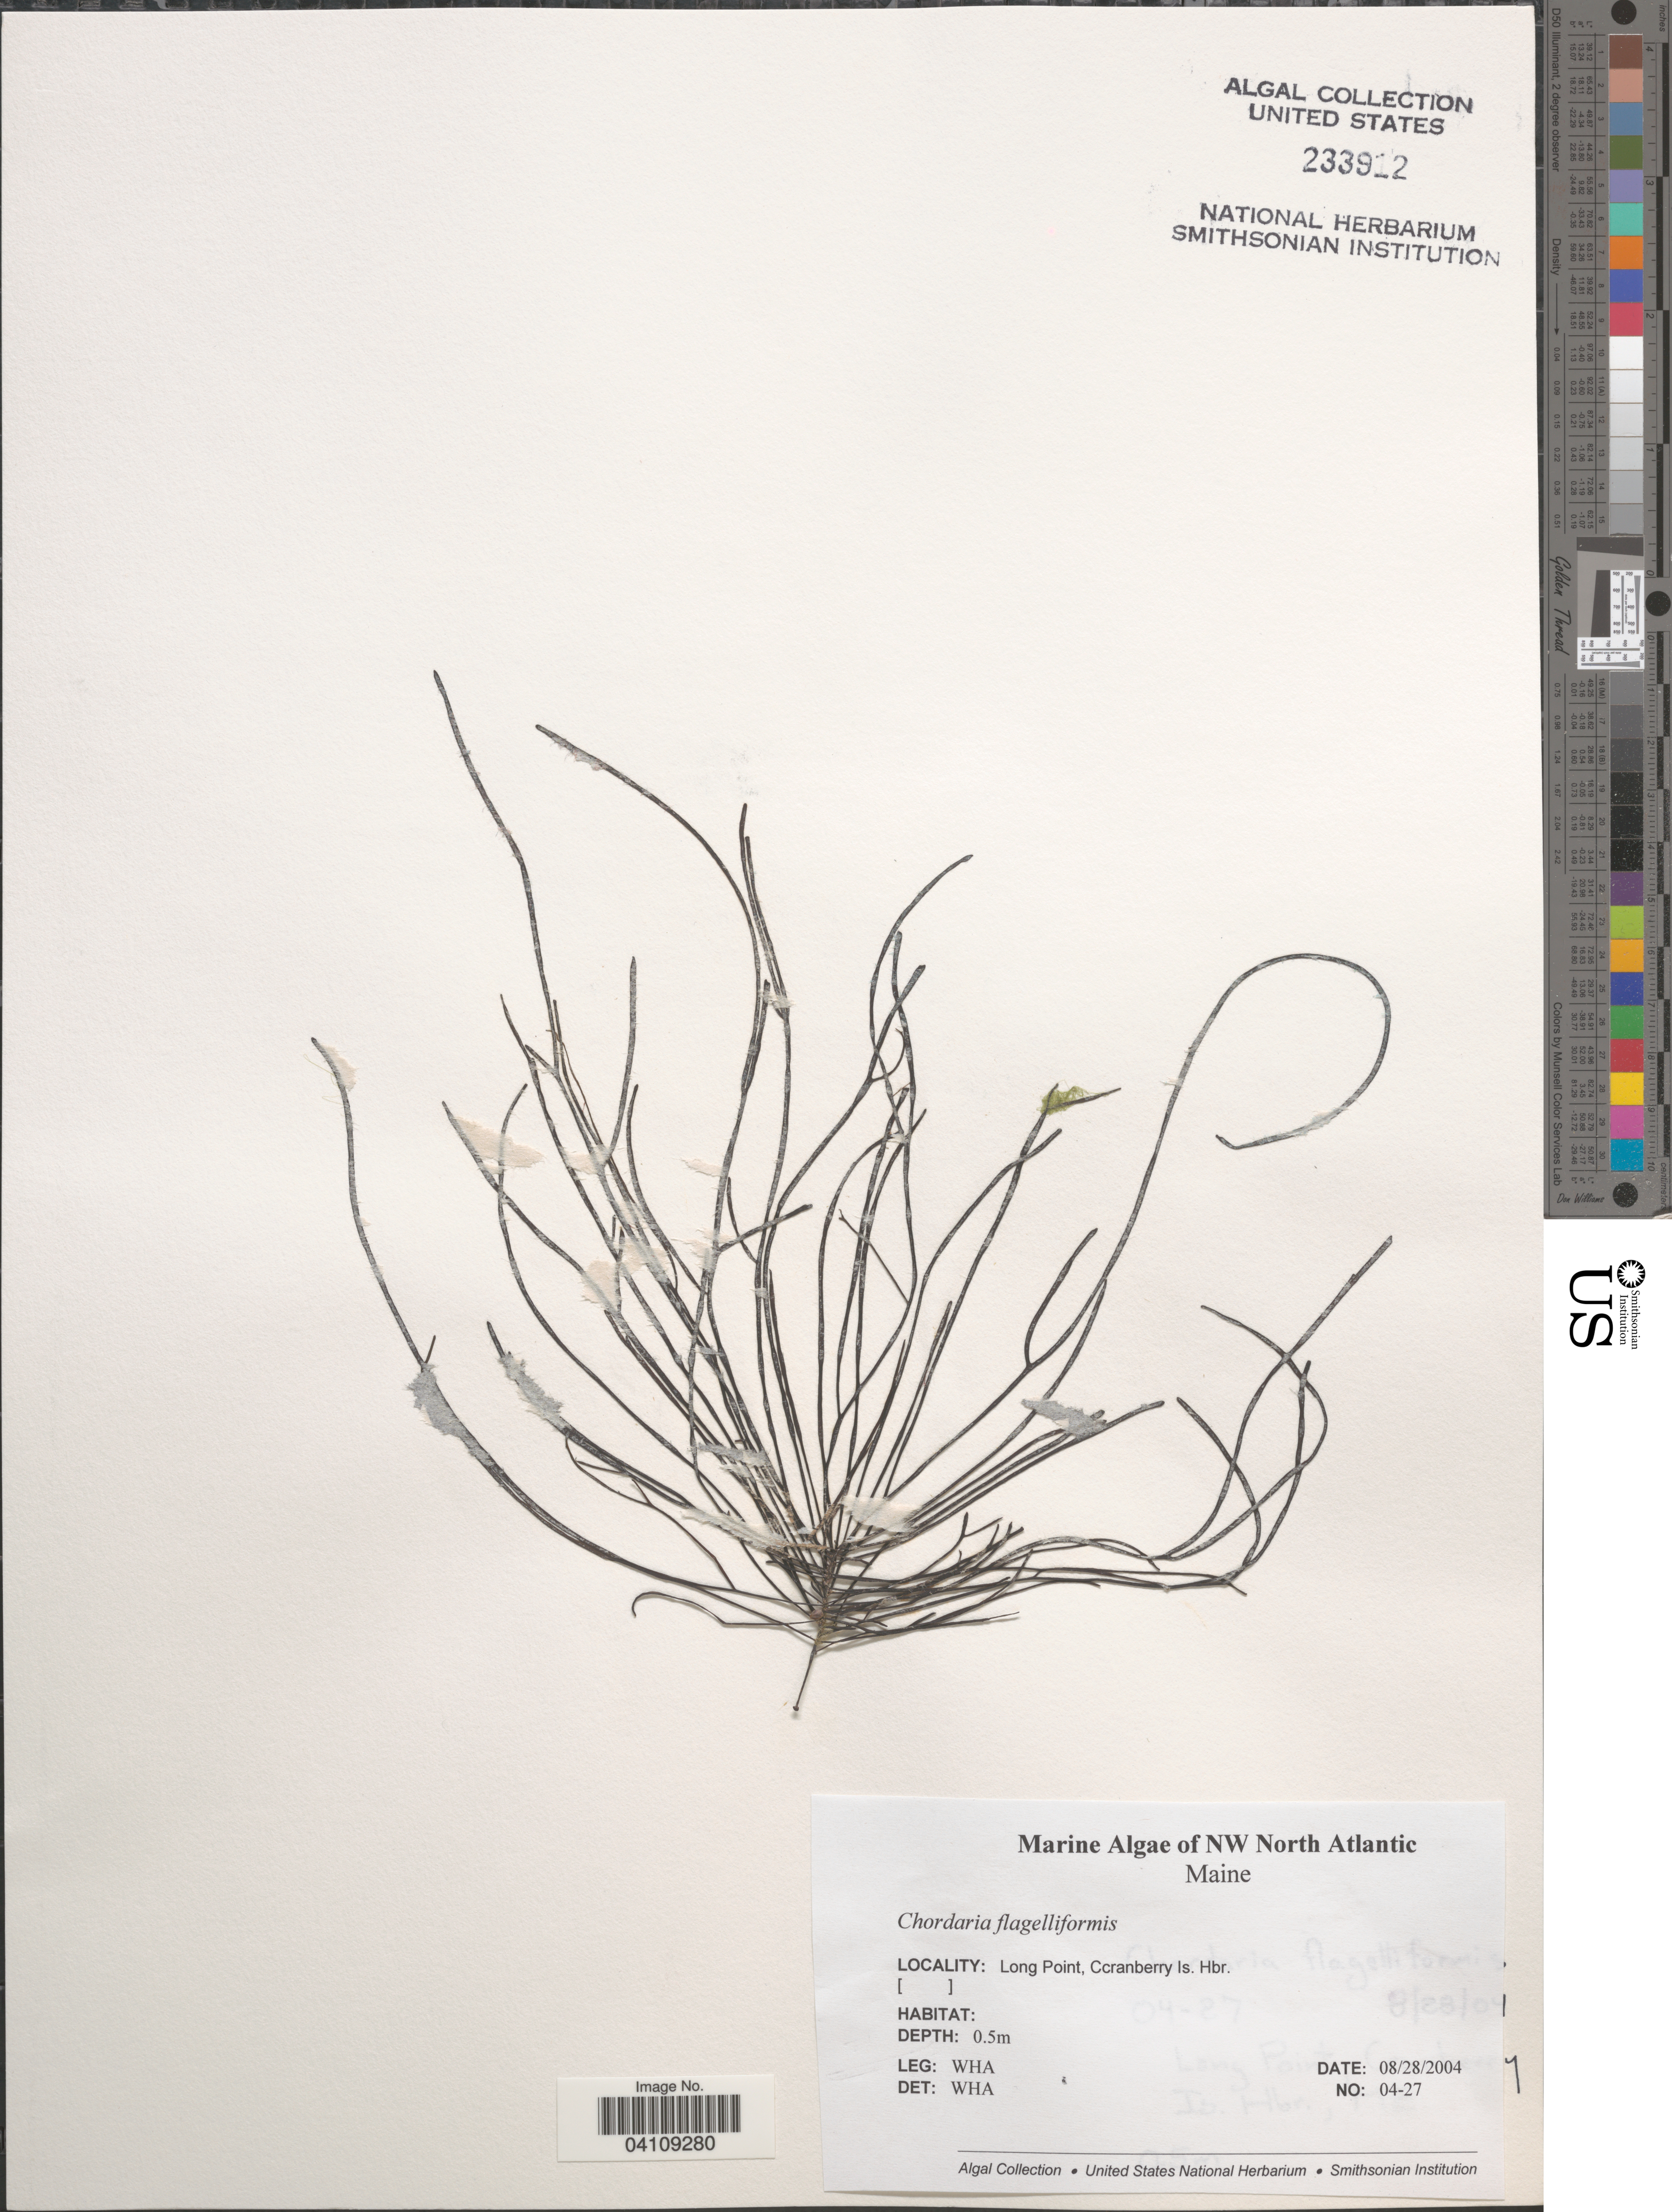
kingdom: Chromista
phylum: Ochrophyta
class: Phaeophyceae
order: Ectocarpales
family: Chordariaceae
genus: Chordaria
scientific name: Chordaria flagelliformis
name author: (Hudson) Grev.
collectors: W. H. Adey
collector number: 04-27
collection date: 2004-08-28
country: United States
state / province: Maine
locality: NW North Atlantic. Long Point, Ccranberry Is. Hbr.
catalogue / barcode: US 233912